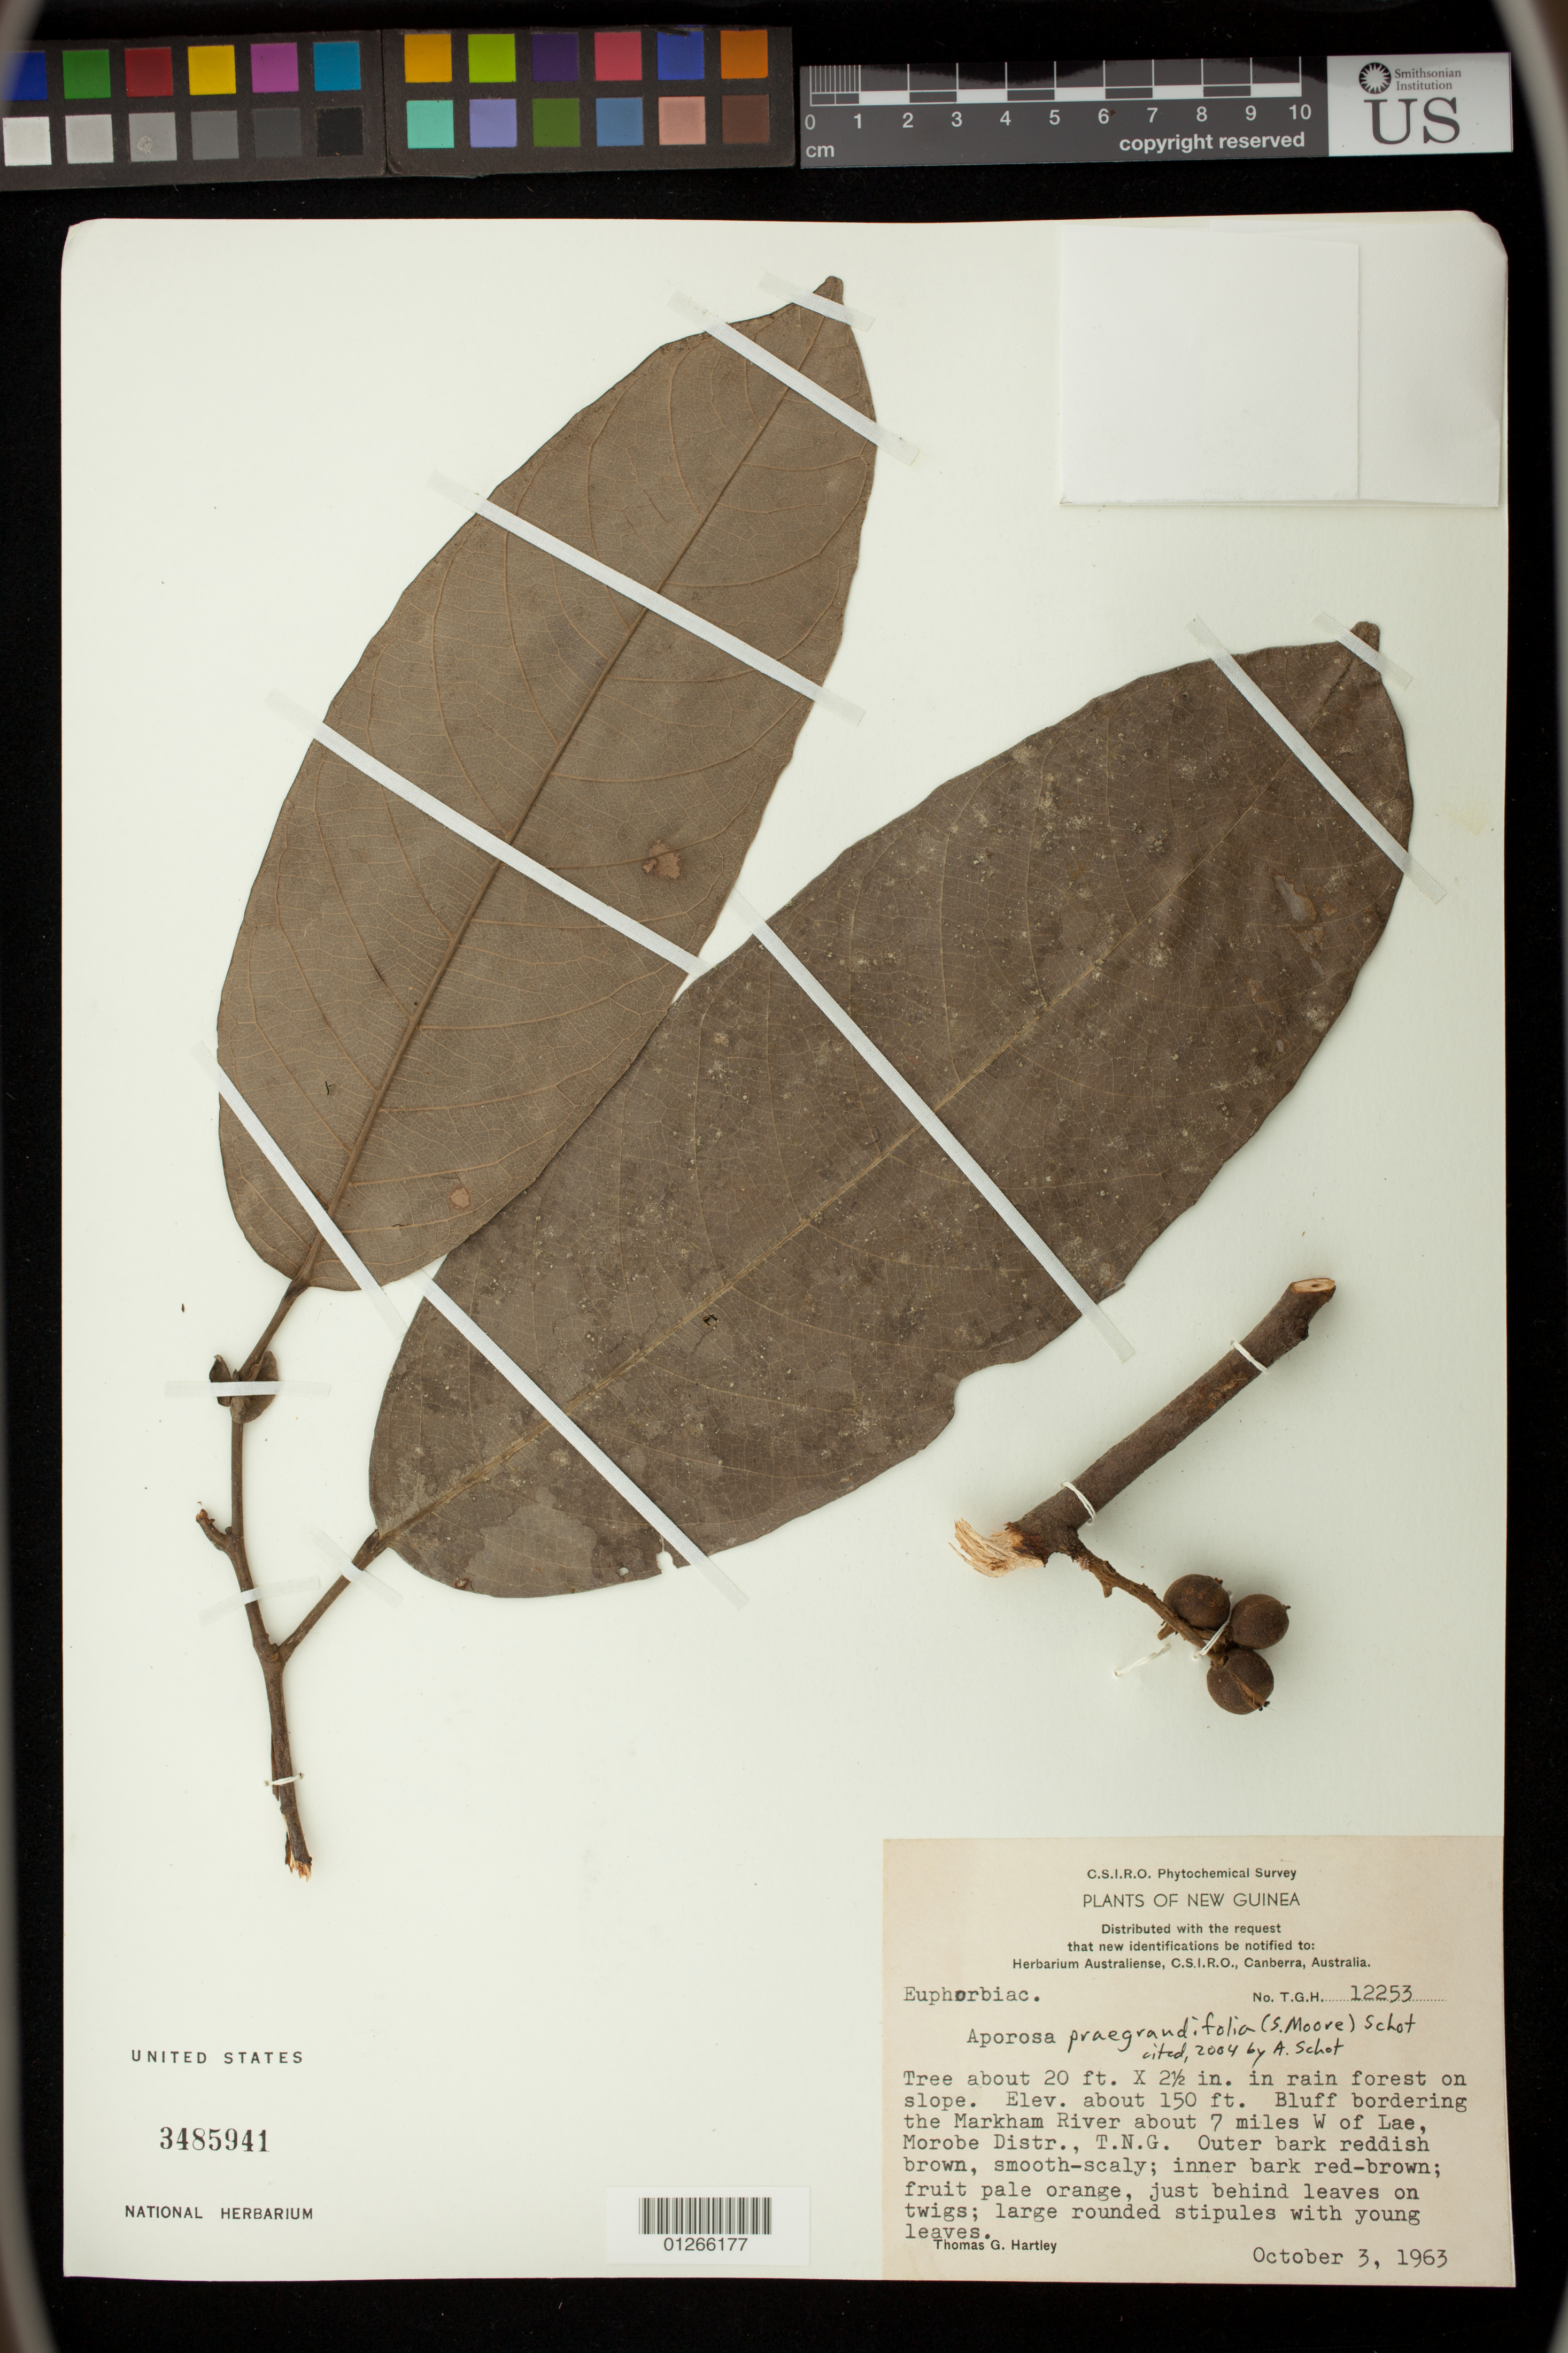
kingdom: Plantae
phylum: Tracheophyta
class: Magnoliopsida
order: Malpighiales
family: Phyllanthaceae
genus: Aporosa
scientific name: Aporosa praegrandifolia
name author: (S. Moore) Schot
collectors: T. G. Hartley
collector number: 12253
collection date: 1963-10-03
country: Papua New Guinea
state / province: Morobe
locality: Bluff bordering Markham River about 7 miles W of Lae, Morobe Distr. T.N.G.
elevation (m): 46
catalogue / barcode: US 3485941